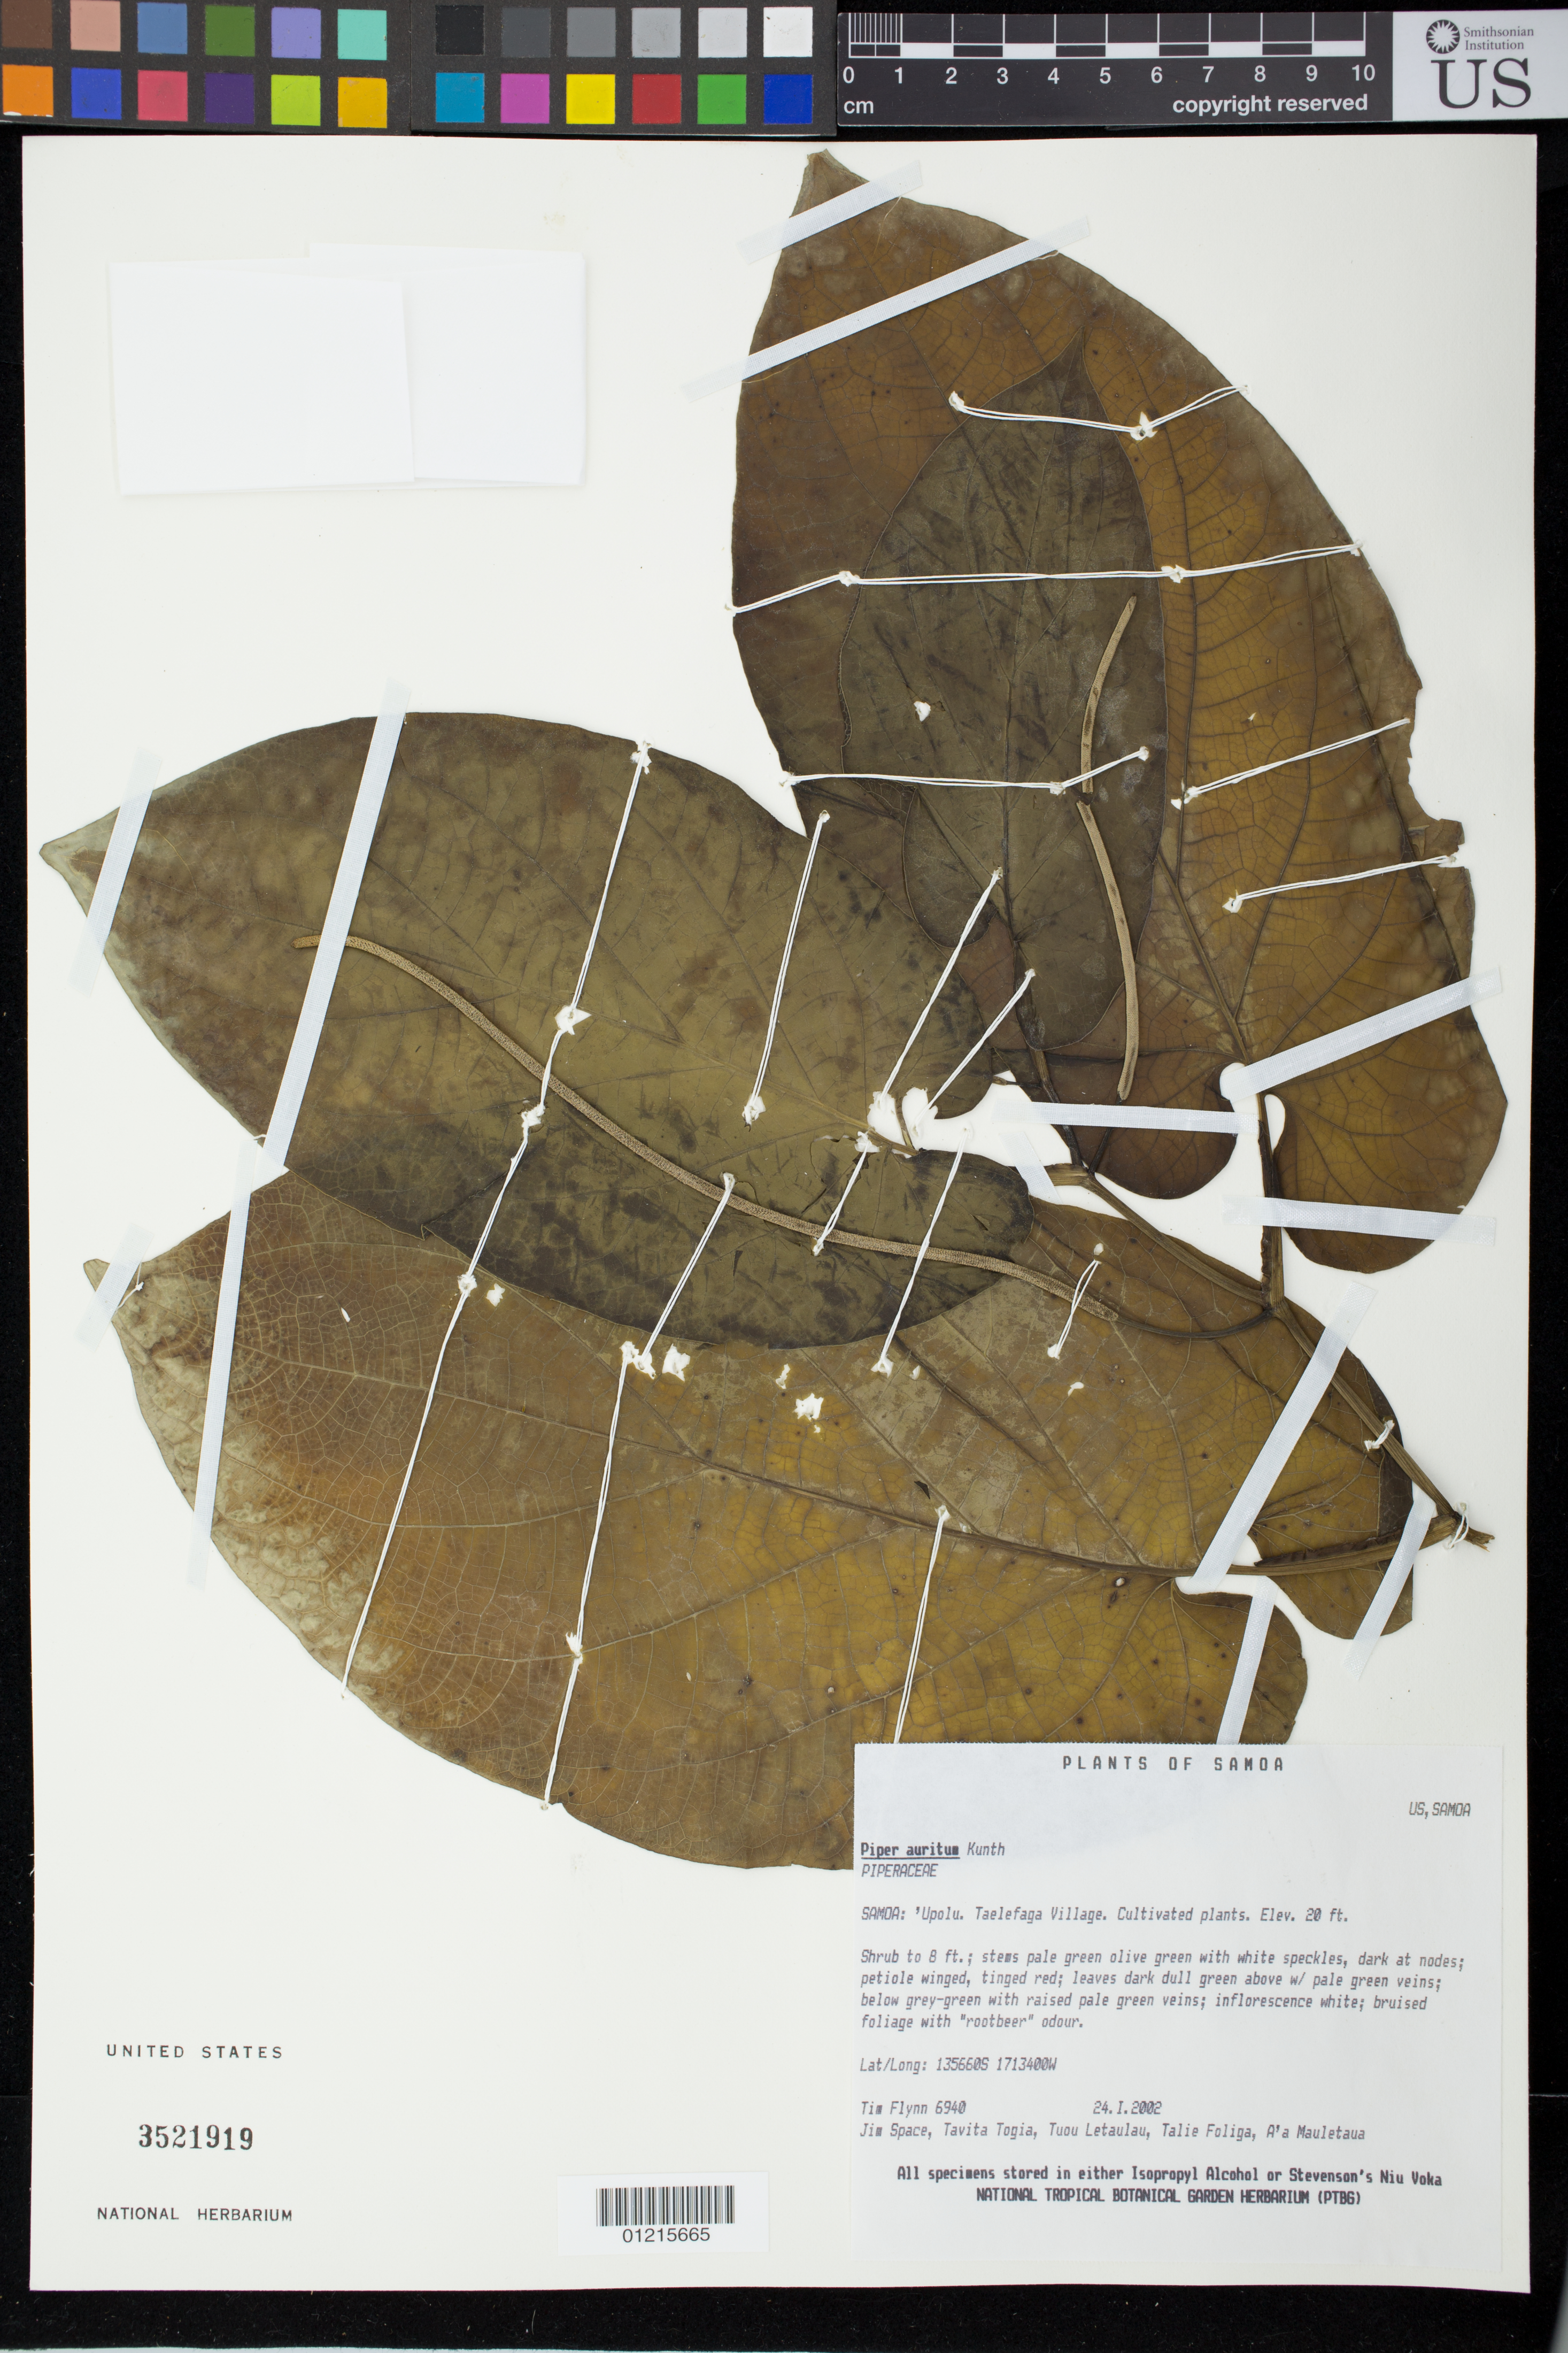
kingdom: Plantae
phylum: Tracheophyta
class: Magnoliopsida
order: Piperales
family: Piperaceae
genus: Piper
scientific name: Piper auritum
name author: Kunth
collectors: T. W. Flynn, J. Space, T. Togia, T. Letaulau, T. Foliga & A. Mauletaua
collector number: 6940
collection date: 2002-01-24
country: Samoa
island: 'Upolu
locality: Taelefaga Village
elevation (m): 6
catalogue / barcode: US 3521919